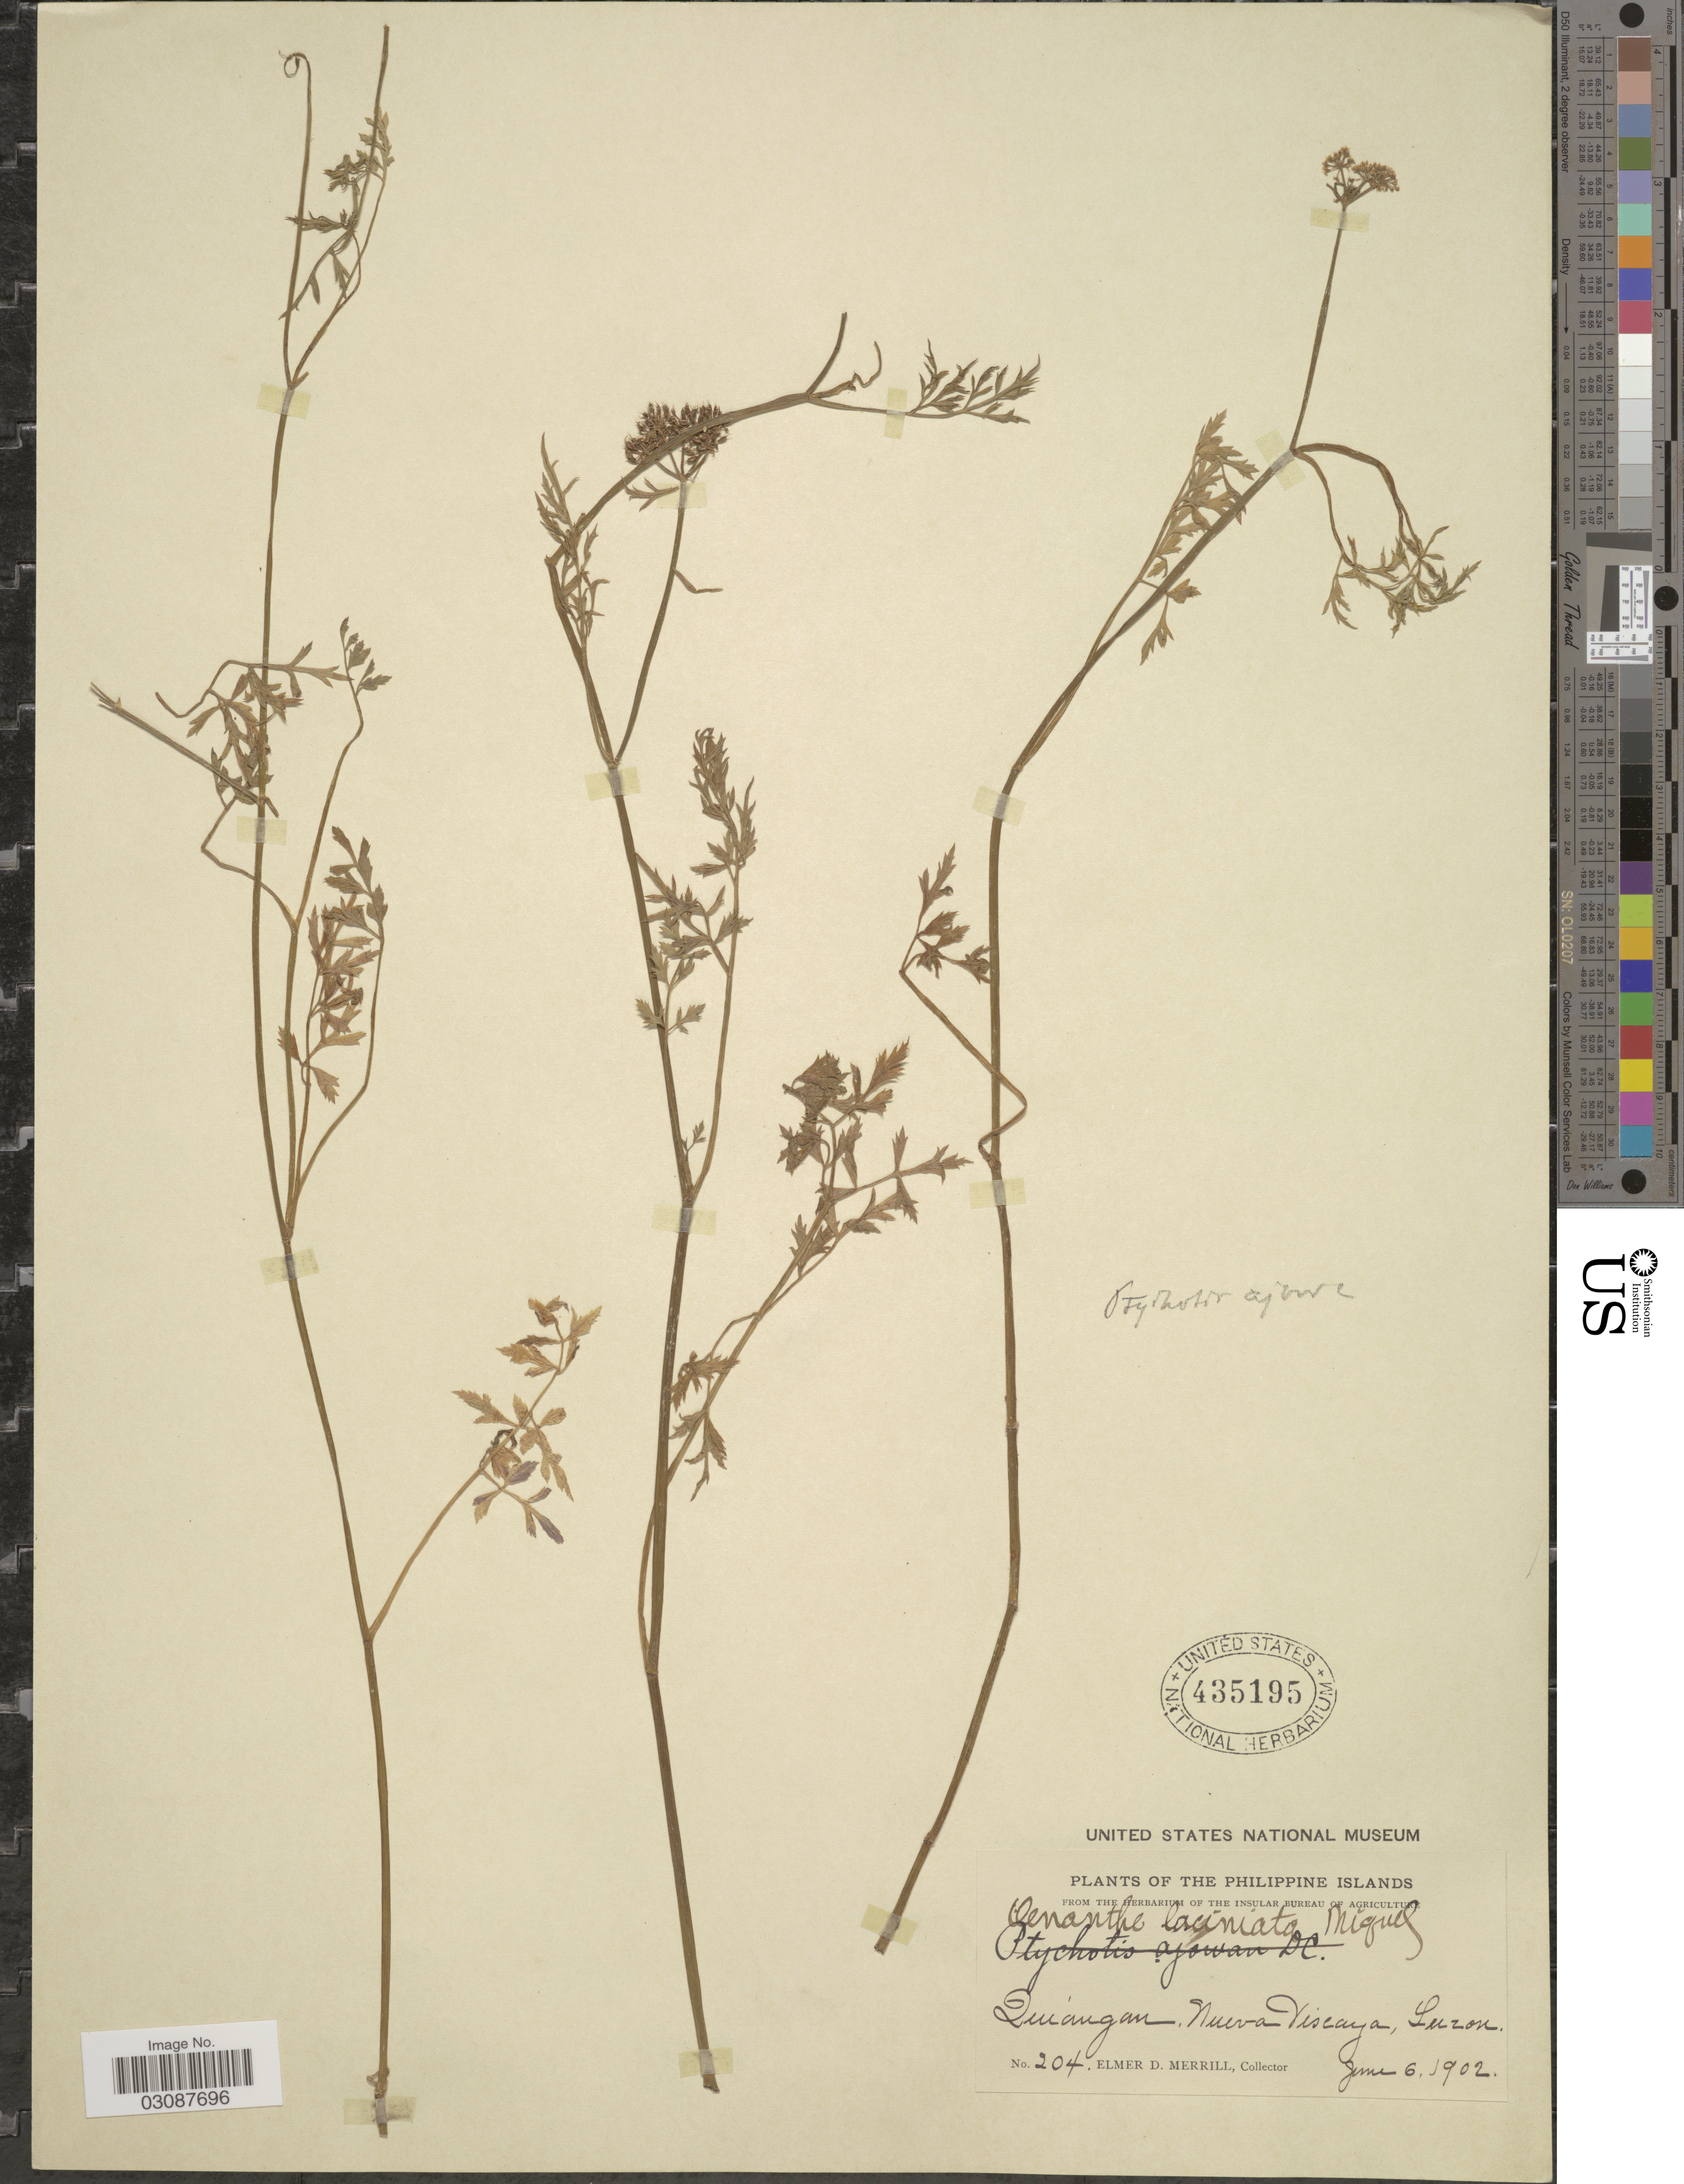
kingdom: Plantae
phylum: Tracheophyta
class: Magnoliopsida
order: Apiales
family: Apiaceae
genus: Oenanthe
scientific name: Oenanthe laciniata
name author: Zoll.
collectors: E. D. Merrill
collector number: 204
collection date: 1902-06-06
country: Philippines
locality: Quiangan, Nueva Viscaya, Luzon.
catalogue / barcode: US 435195